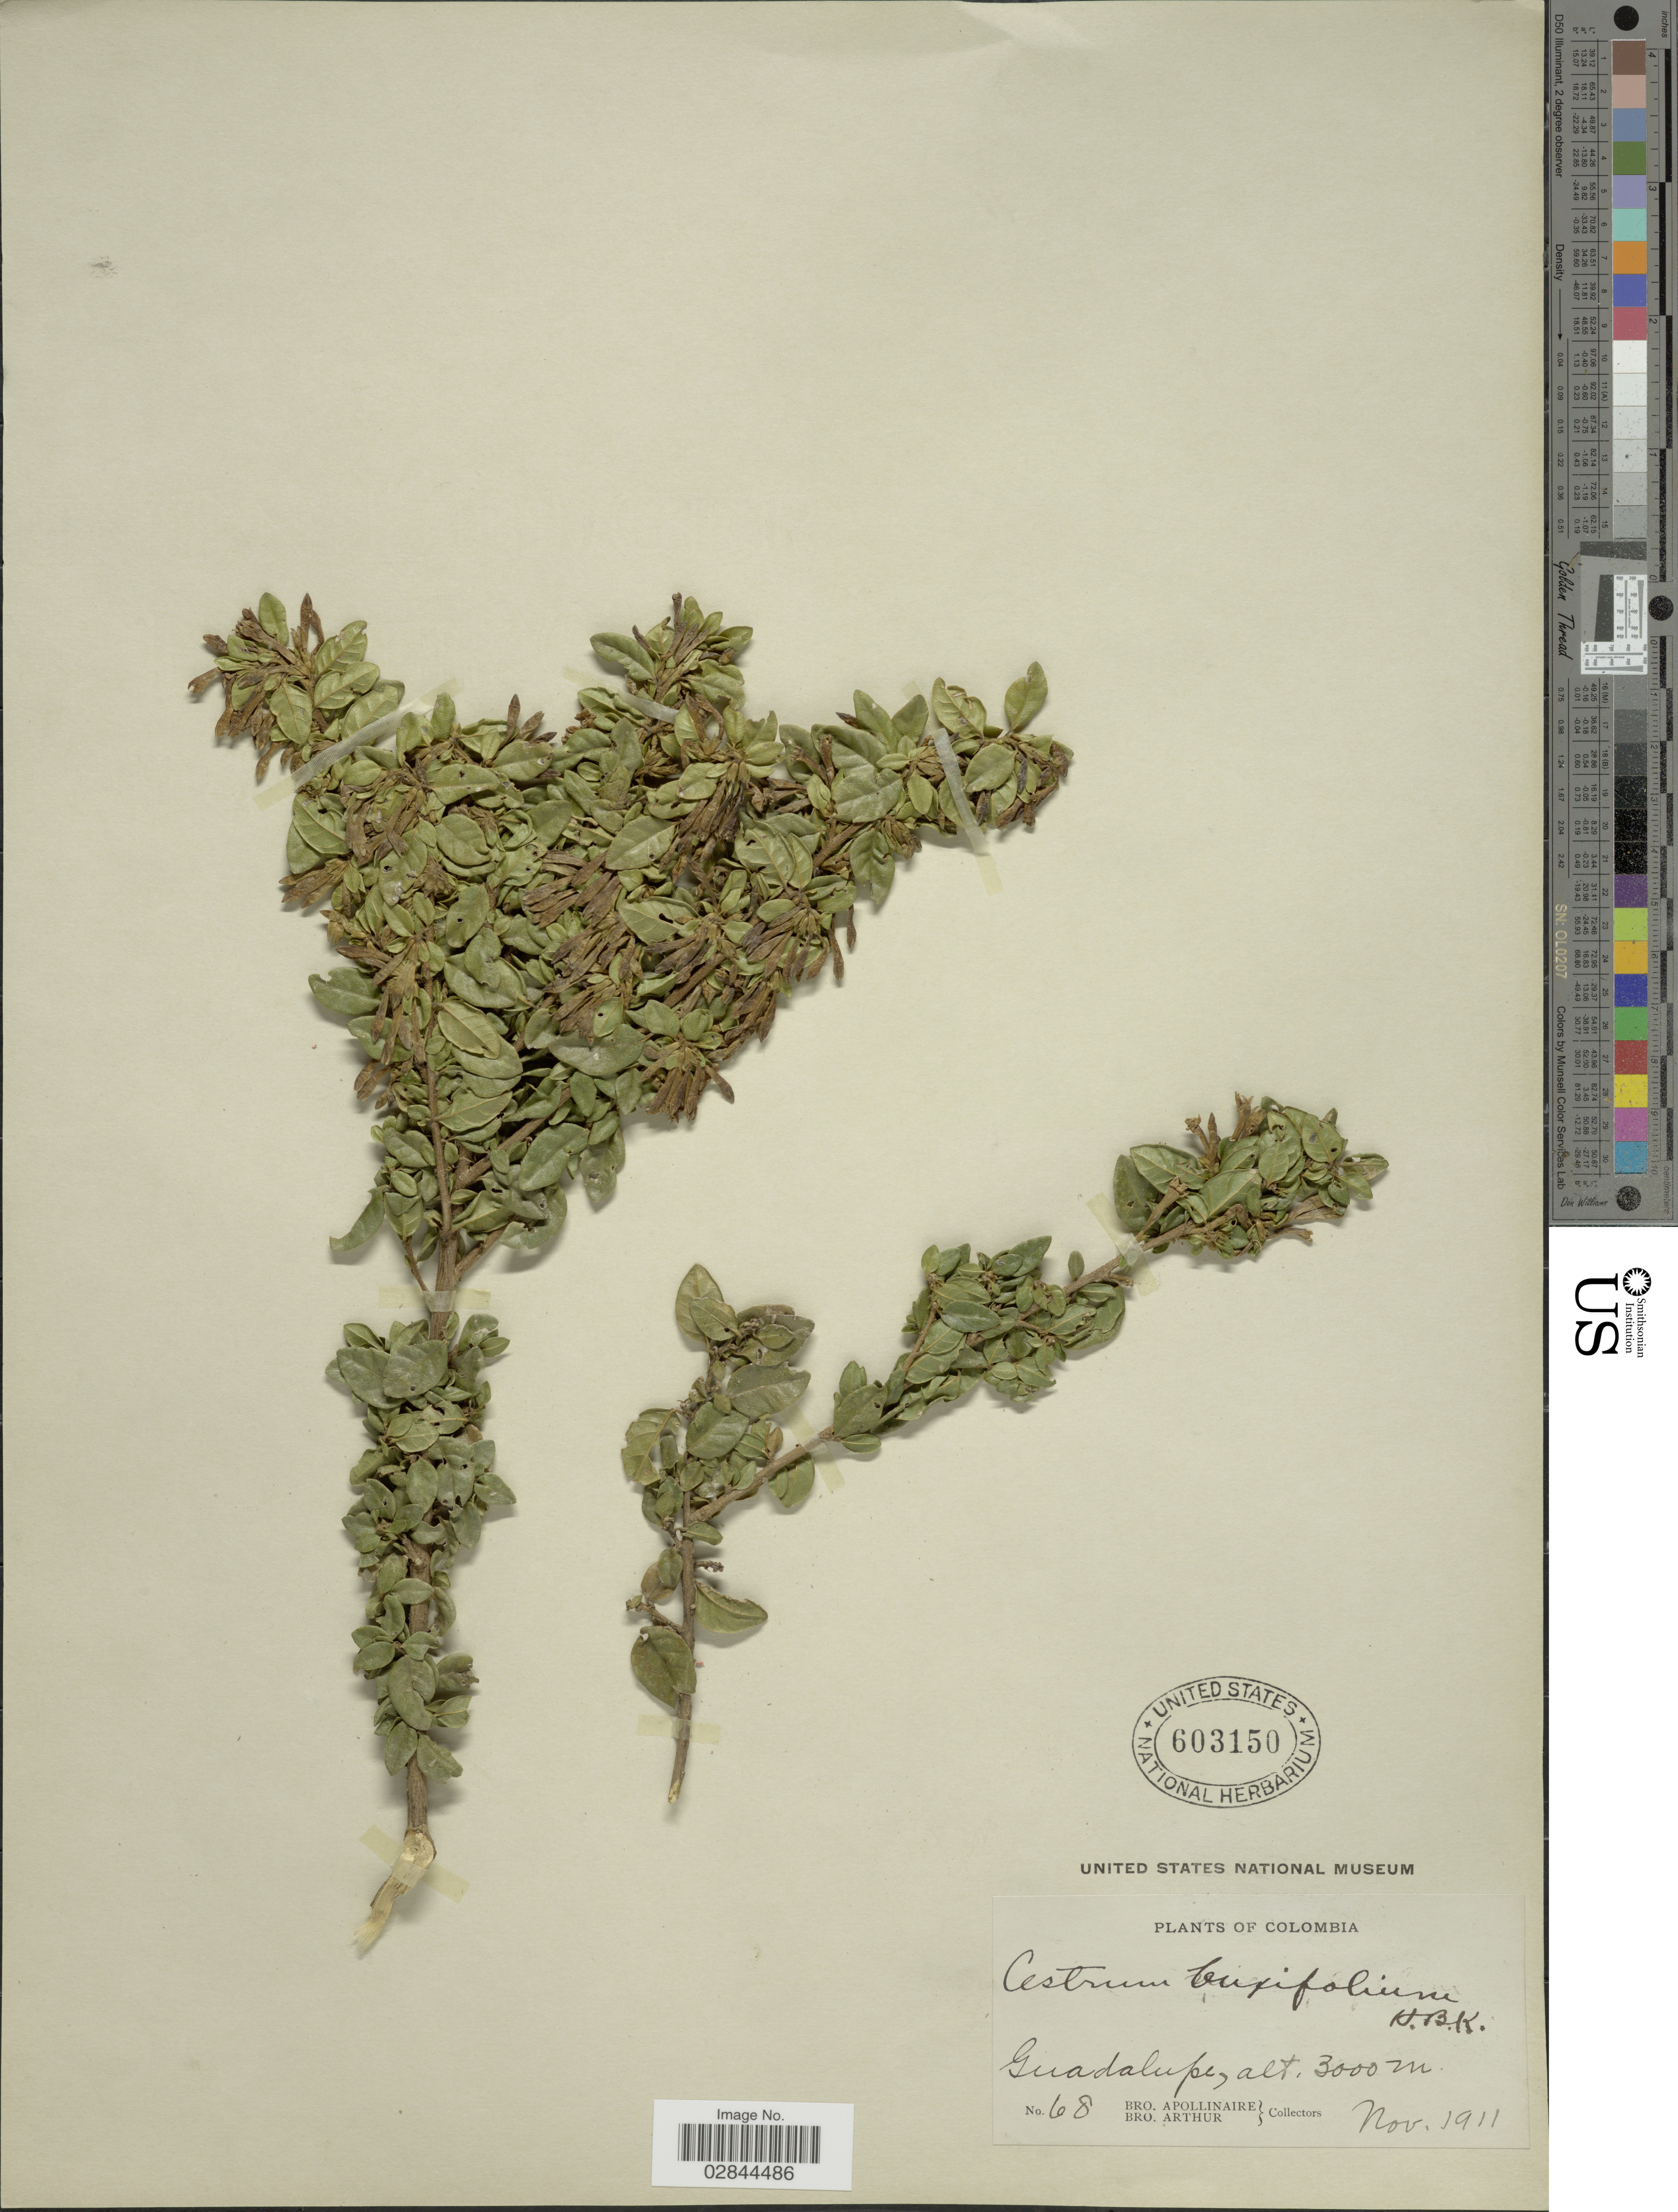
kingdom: Plantae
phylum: Tracheophyta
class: Magnoliopsida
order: Solanales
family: Solanaceae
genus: Cestrum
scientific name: Cestrum buxifolium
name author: Kunth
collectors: Bro. Apollinaire & Bro. Arthur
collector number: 68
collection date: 1911-11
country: Colombia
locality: Guadalupe.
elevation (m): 3000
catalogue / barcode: US 60315